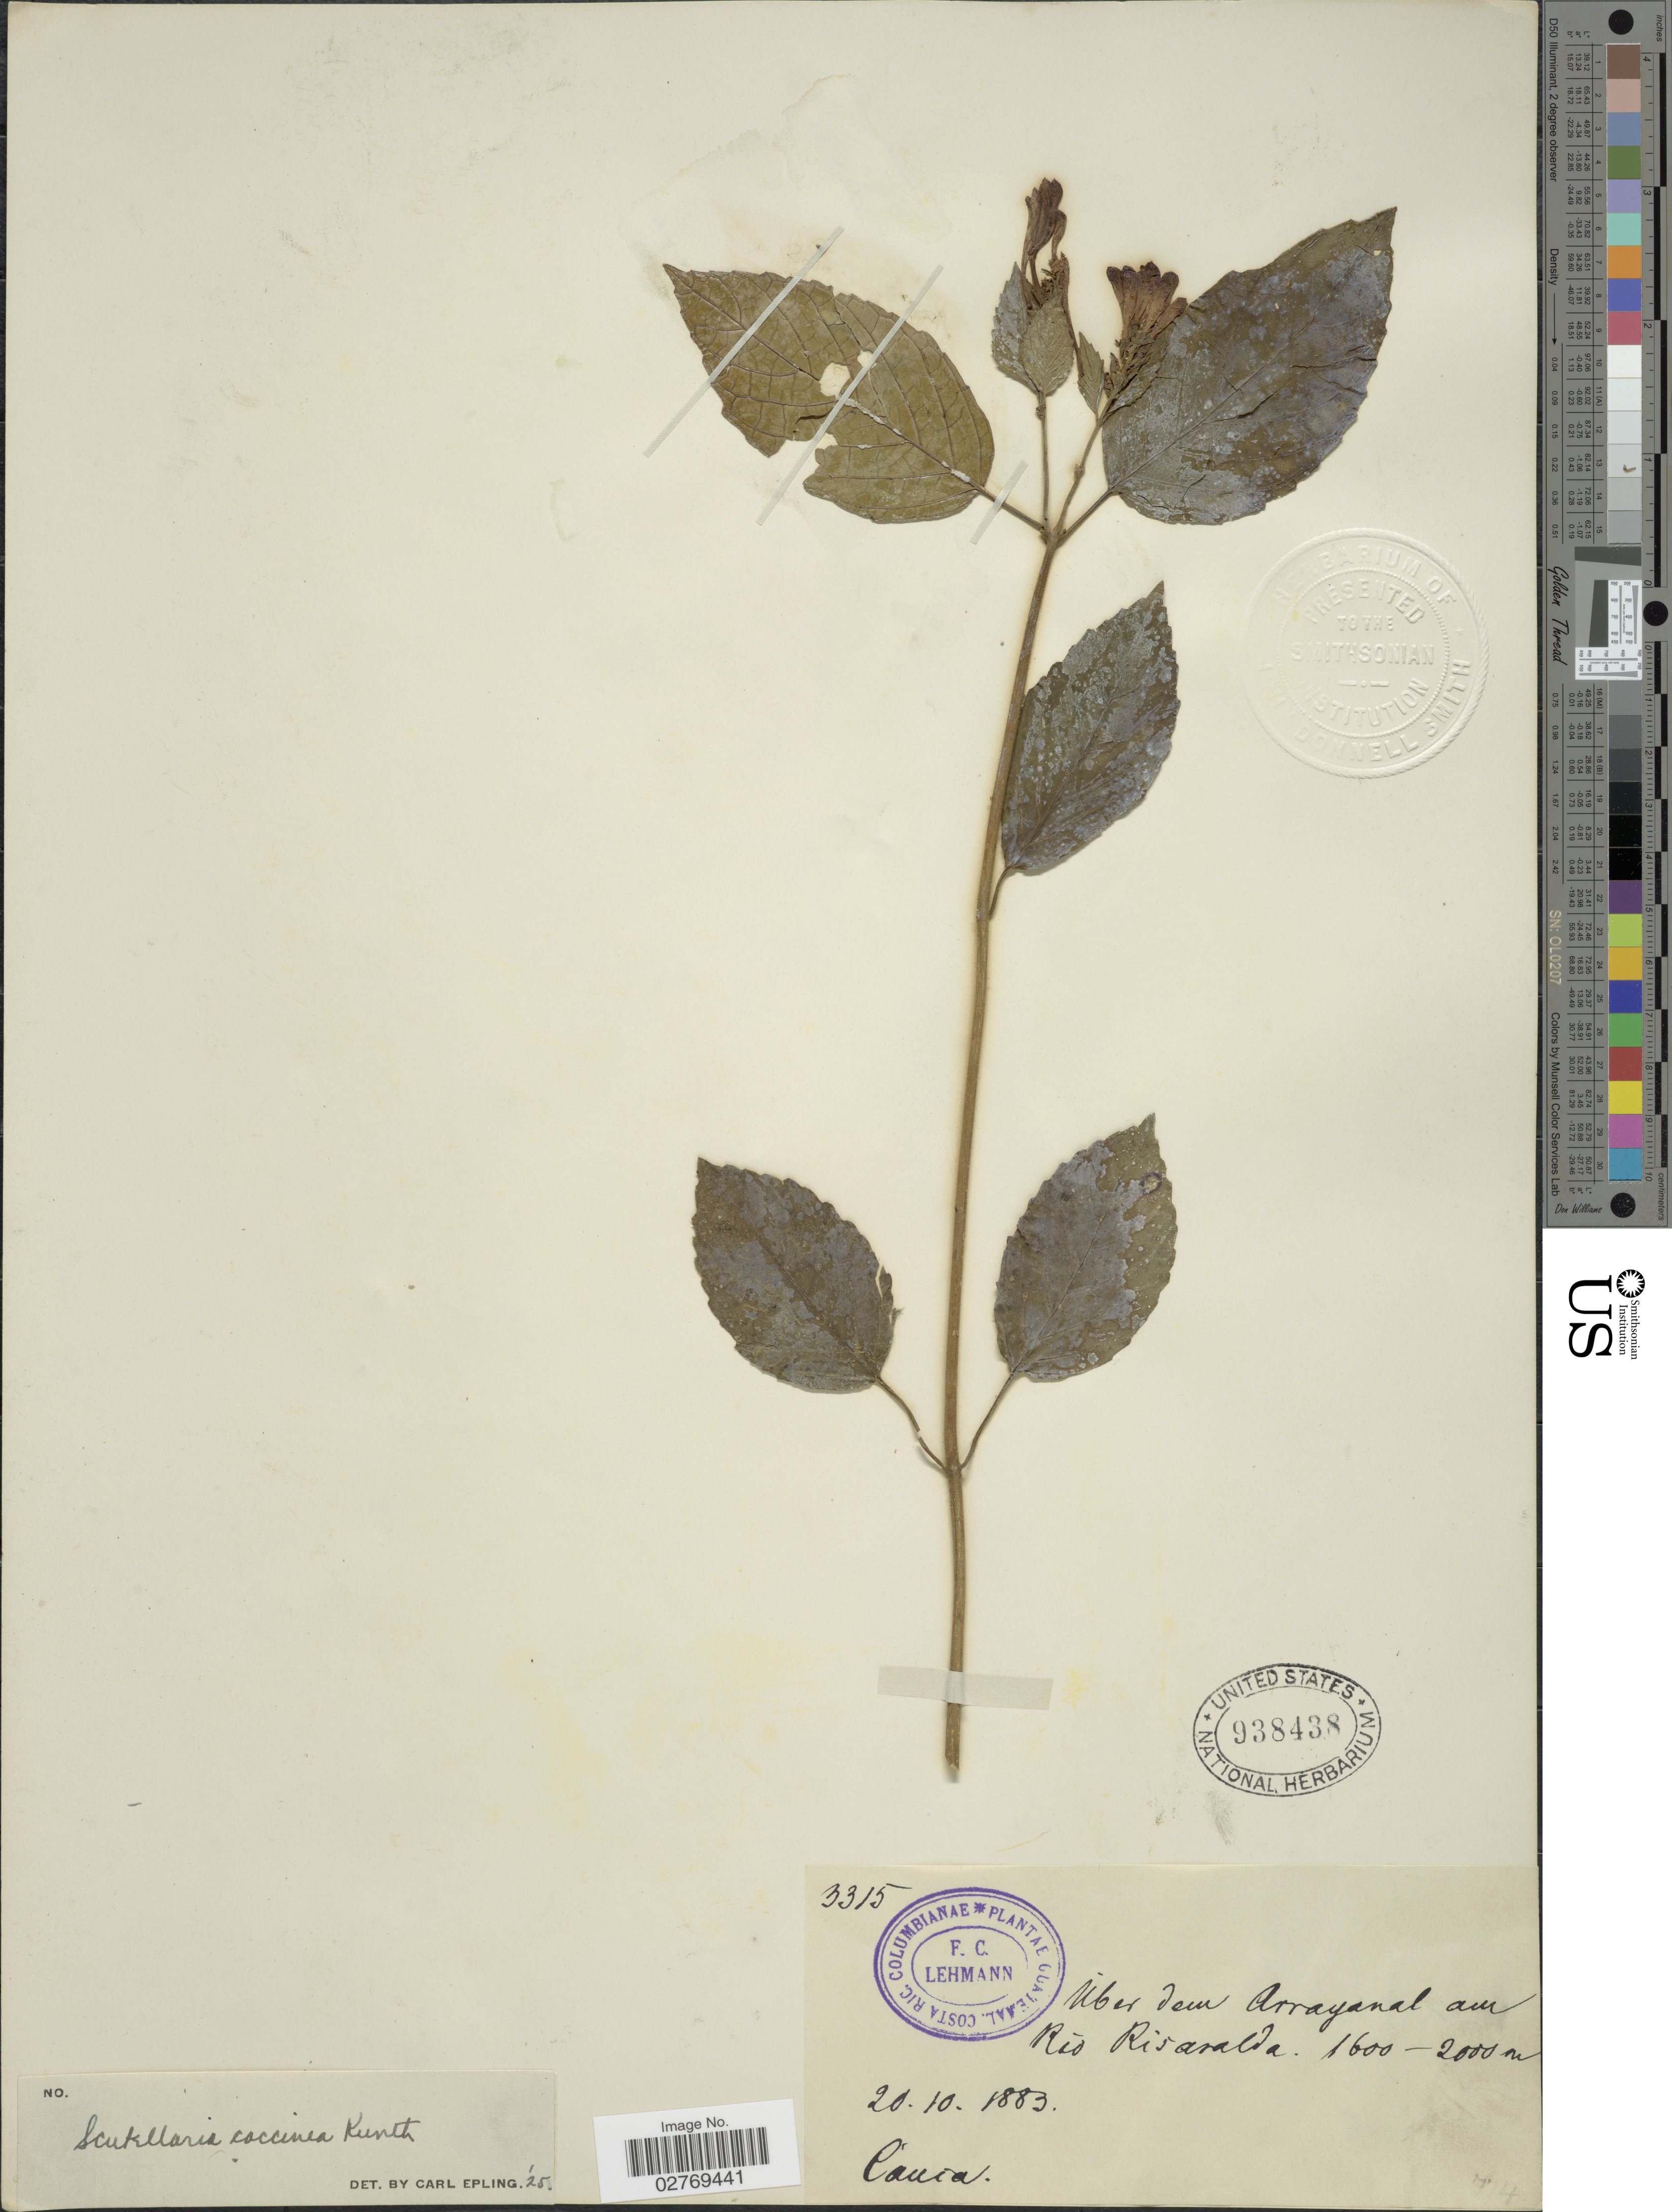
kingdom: Plantae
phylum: Tracheophyta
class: Magnoliopsida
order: Lamiales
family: Lamiaceae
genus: Scutellaria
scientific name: Scutellaria coccinea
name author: Kunth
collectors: F. C. Lehmann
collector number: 3315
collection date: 1883-10-20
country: Colombia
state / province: Cauca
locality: Uber dem Arrayanal am Rio Risaralda.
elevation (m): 1600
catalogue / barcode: US 938438